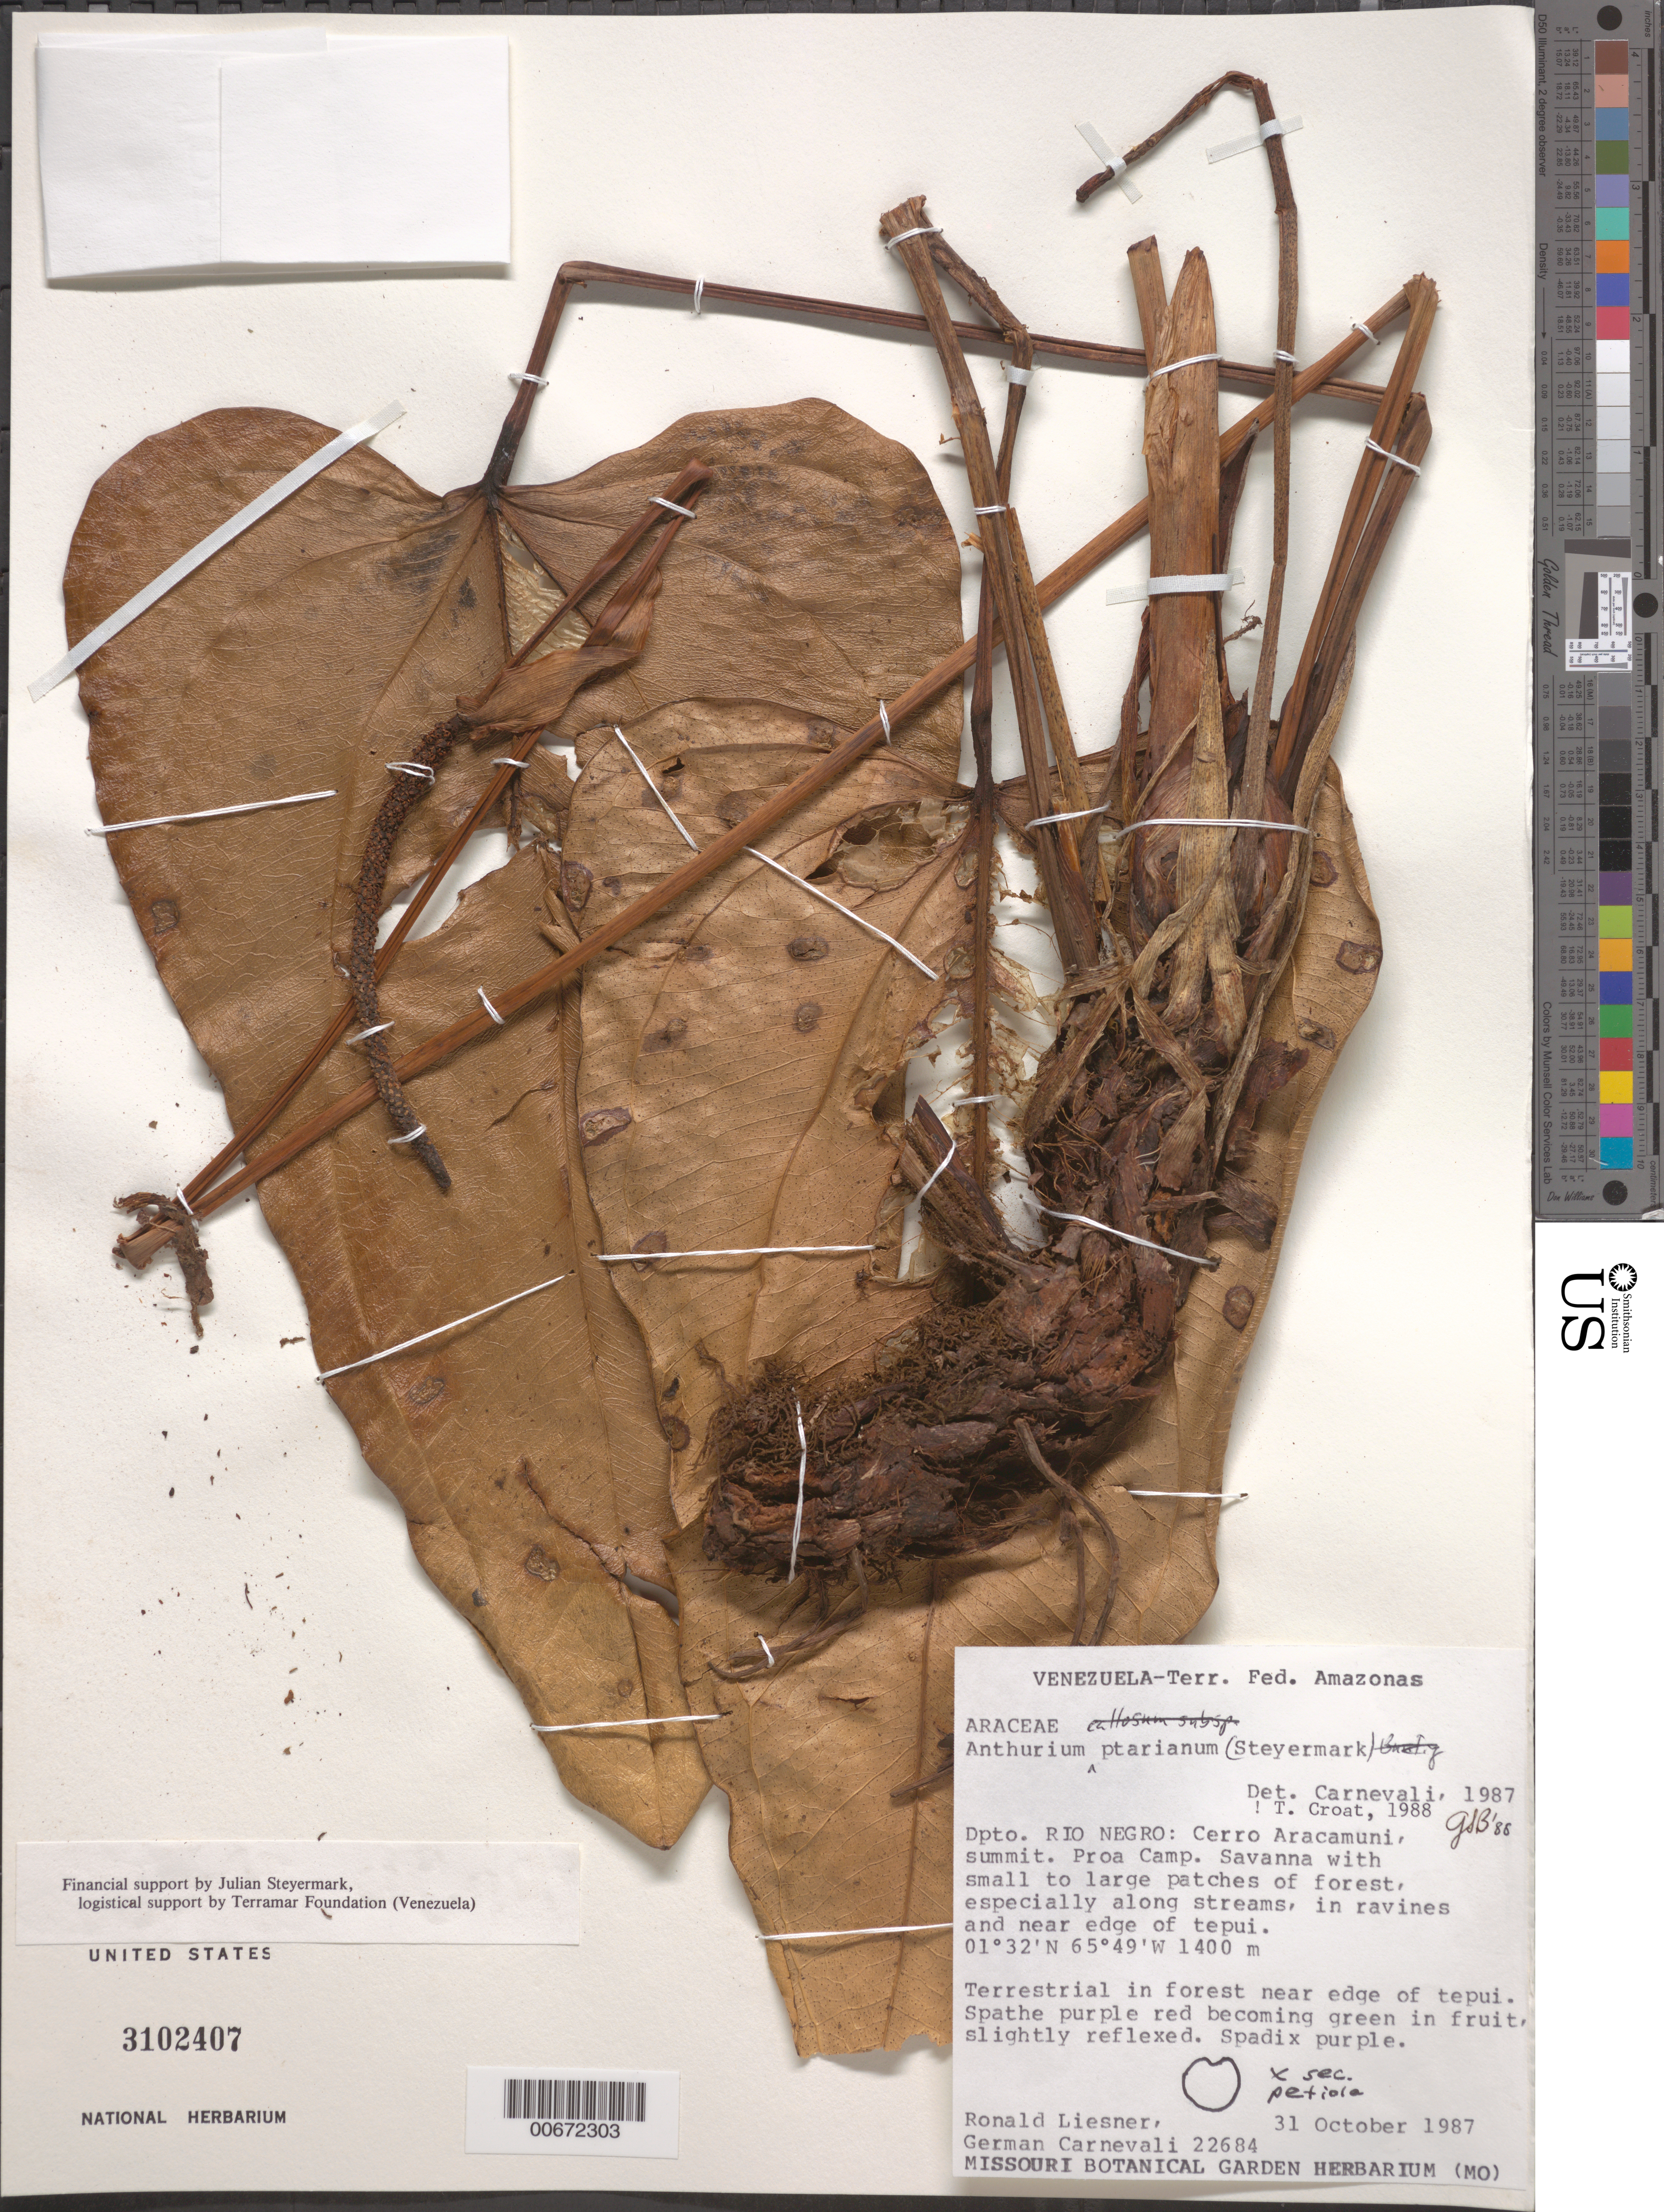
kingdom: Plantae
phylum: Tracheophyta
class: Liliopsida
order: Alismatales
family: Araceae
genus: Anthurium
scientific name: Anthurium ptarianum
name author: Steyerm.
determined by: Croat, Thomas B., Missouri Botanical Garden (MO)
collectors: R. L. Liesner & G. Carnevali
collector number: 22684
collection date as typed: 31-Oct-87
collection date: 1987-10-31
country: Venezuela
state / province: Amazonas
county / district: Río Negro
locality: Cerro Aracamuni, summit; Proa camp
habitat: Savanna with small to large patches of forest, especially along streams, in ravines and near edge of tepui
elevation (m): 1400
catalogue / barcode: US 3102407